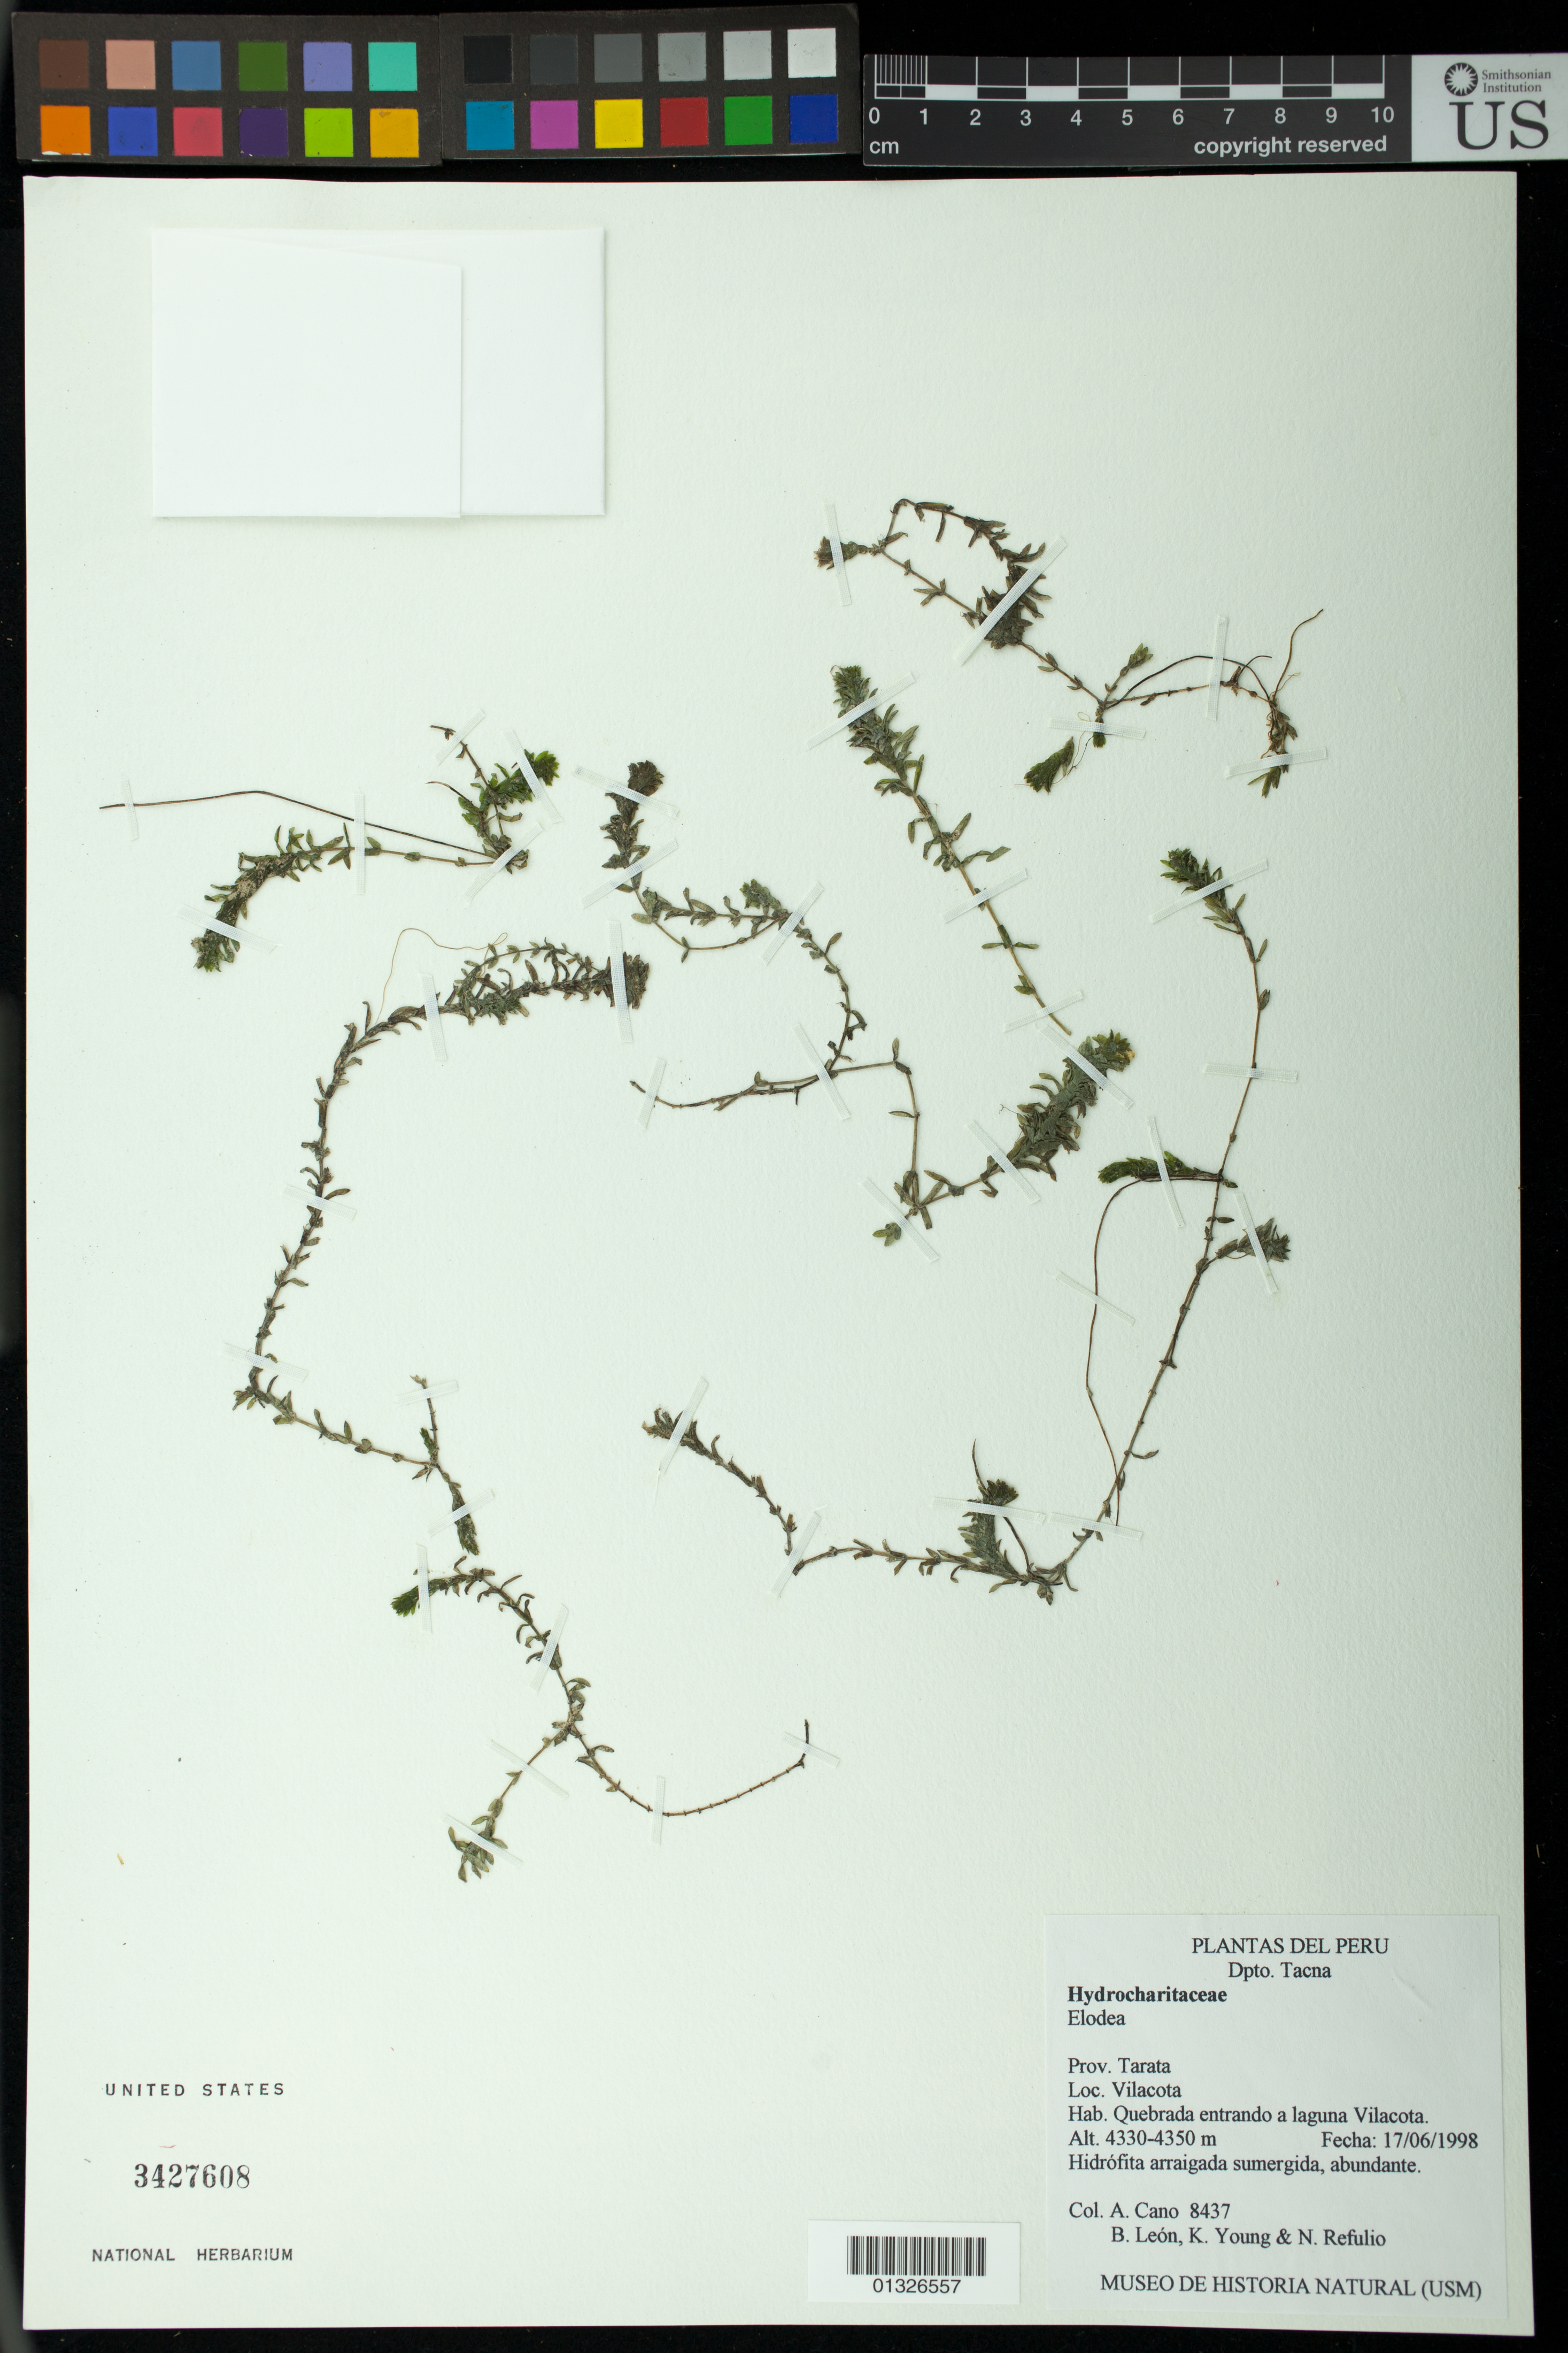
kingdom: Plantae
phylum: Tracheophyta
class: Liliopsida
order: Alismatales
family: Hydrocharitaceae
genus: Elodea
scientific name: Elodea sp.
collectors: A. Cano, B. León, K. Young & N. Refulio-Rodríguez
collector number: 8437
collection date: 1998-06-17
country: Peru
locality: Prov. Tarata. Loc. Vilacota. Hab. Quebrada entrando a laguna Vilacota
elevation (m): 4330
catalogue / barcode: US 3427608